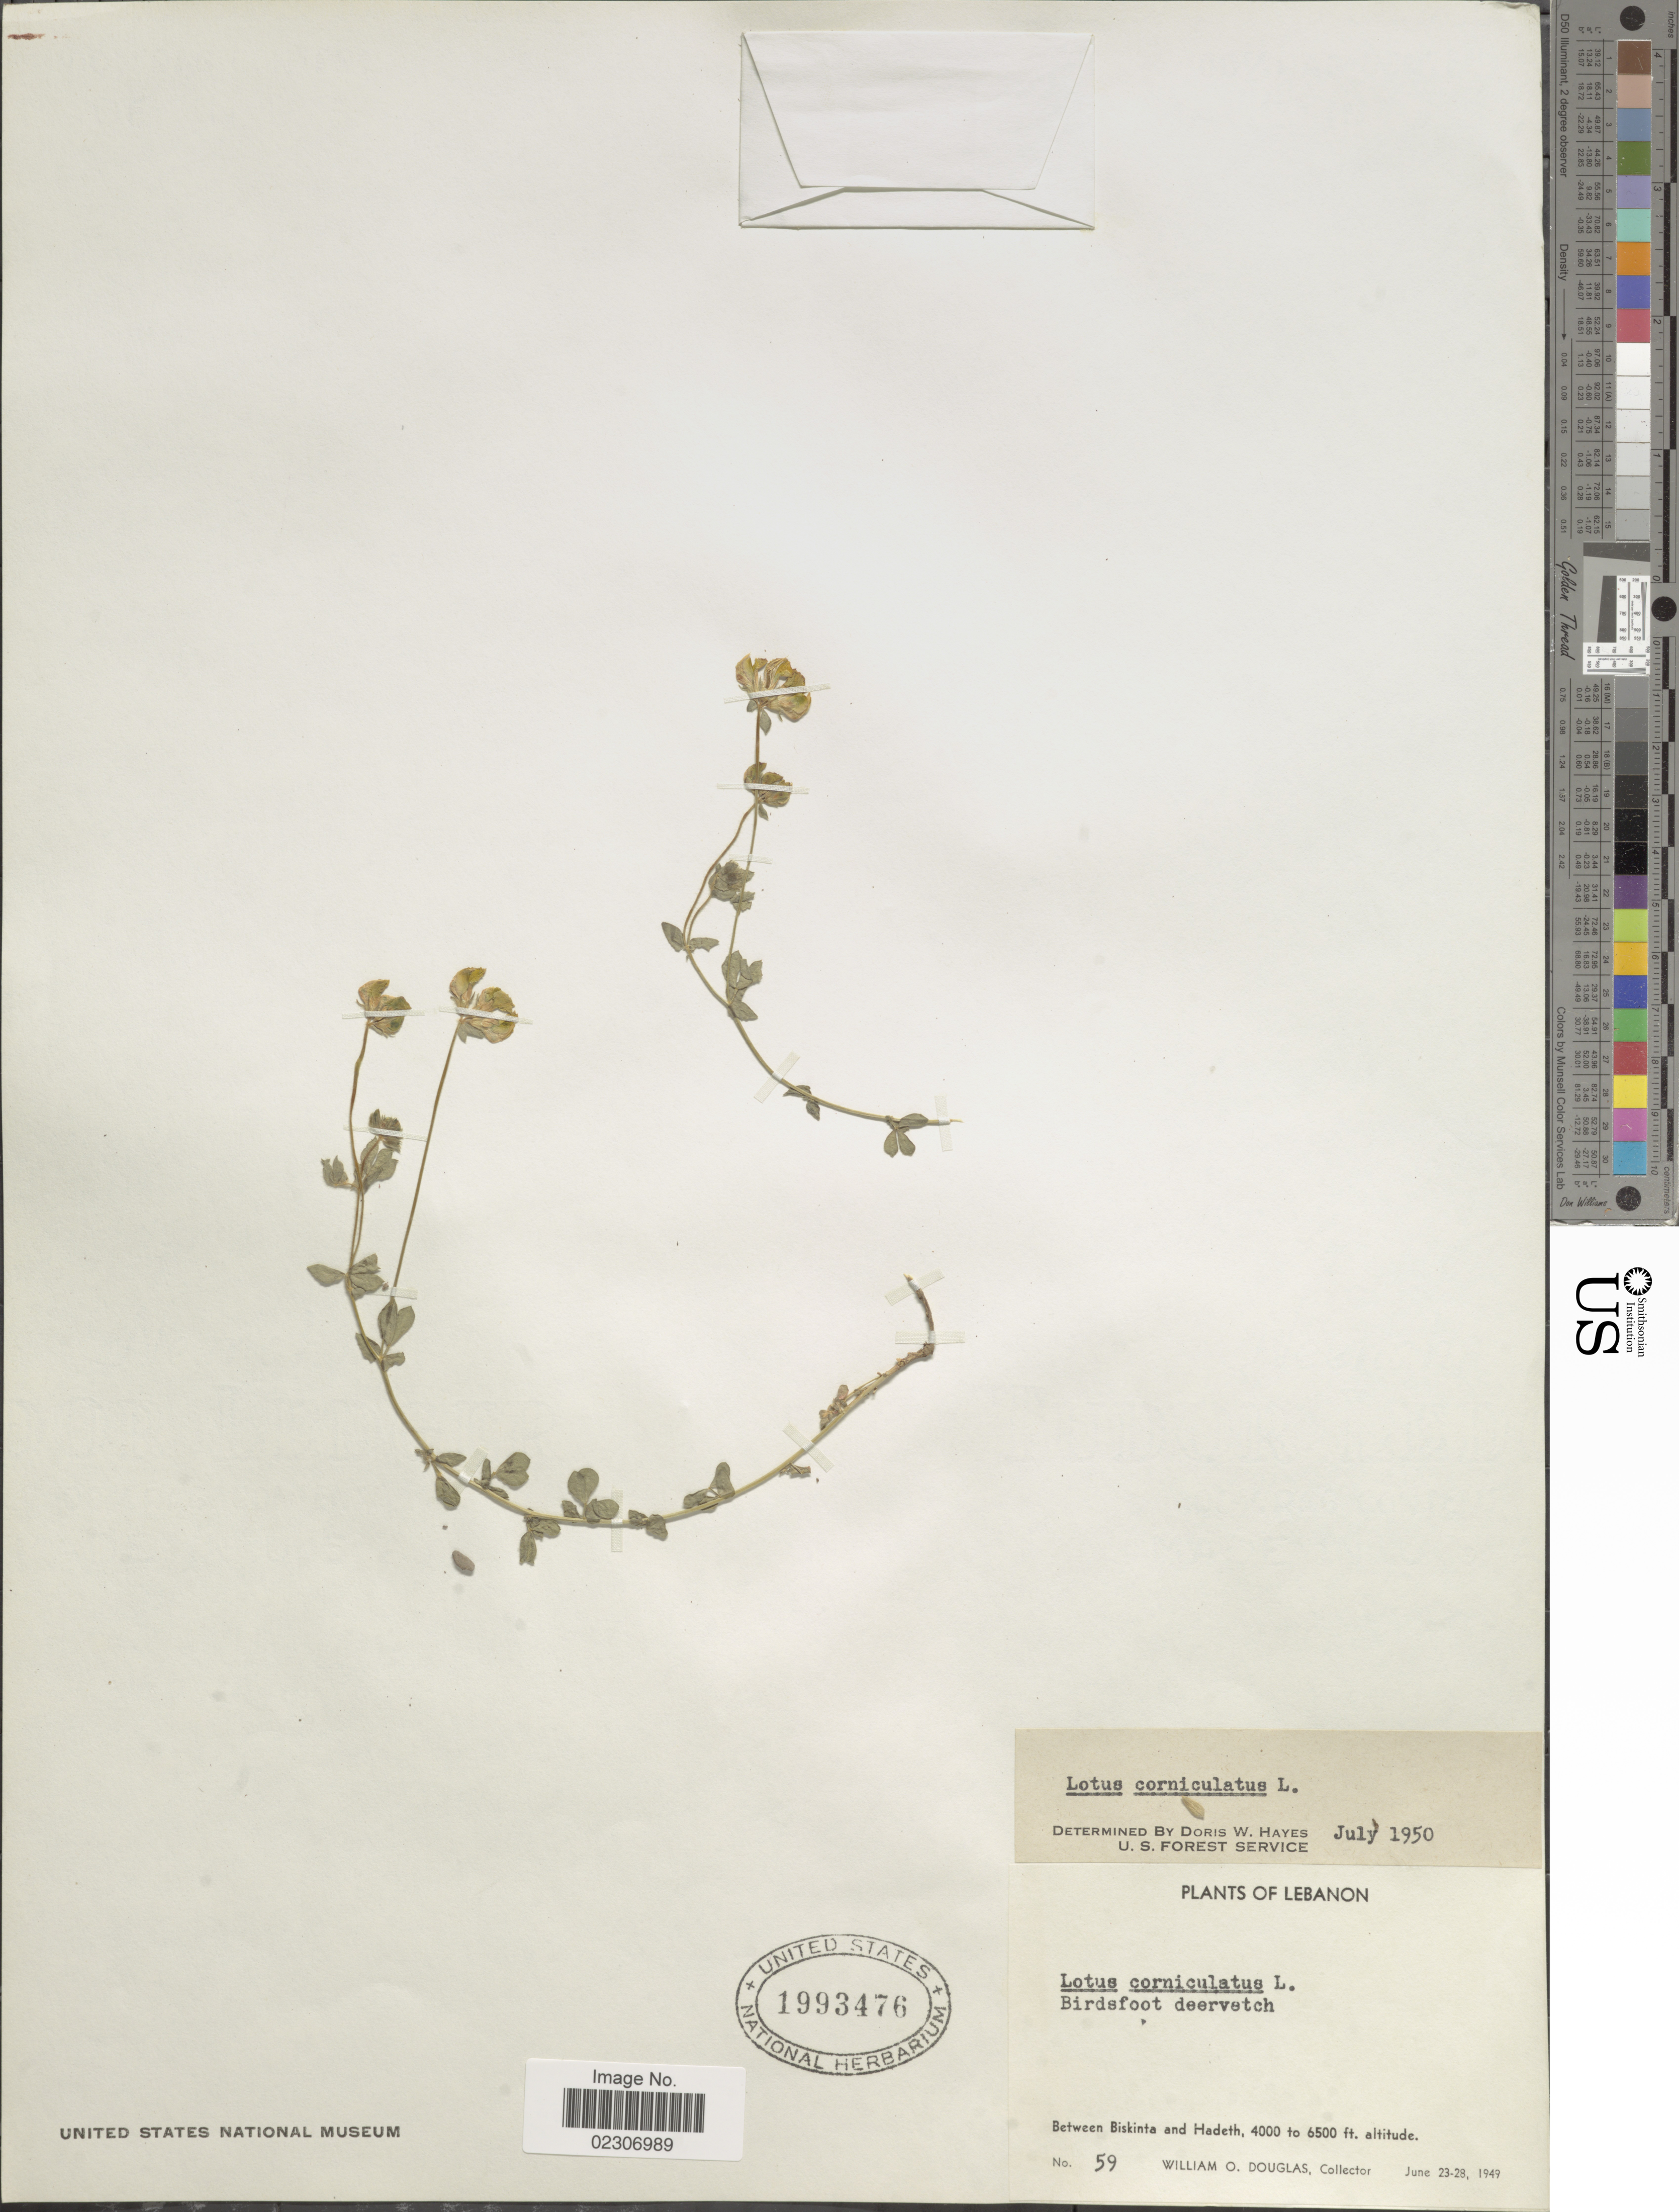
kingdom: Plantae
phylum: Tracheophyta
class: Magnoliopsida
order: Fabales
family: Fabaceae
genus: Lotus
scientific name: Lotus corniculatus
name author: L.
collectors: W. Douglas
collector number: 59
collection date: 1949-06-23/1949-06-28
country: Lebanon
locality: Between Biskinta and Hadeth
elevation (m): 1219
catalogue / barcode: US 1993476